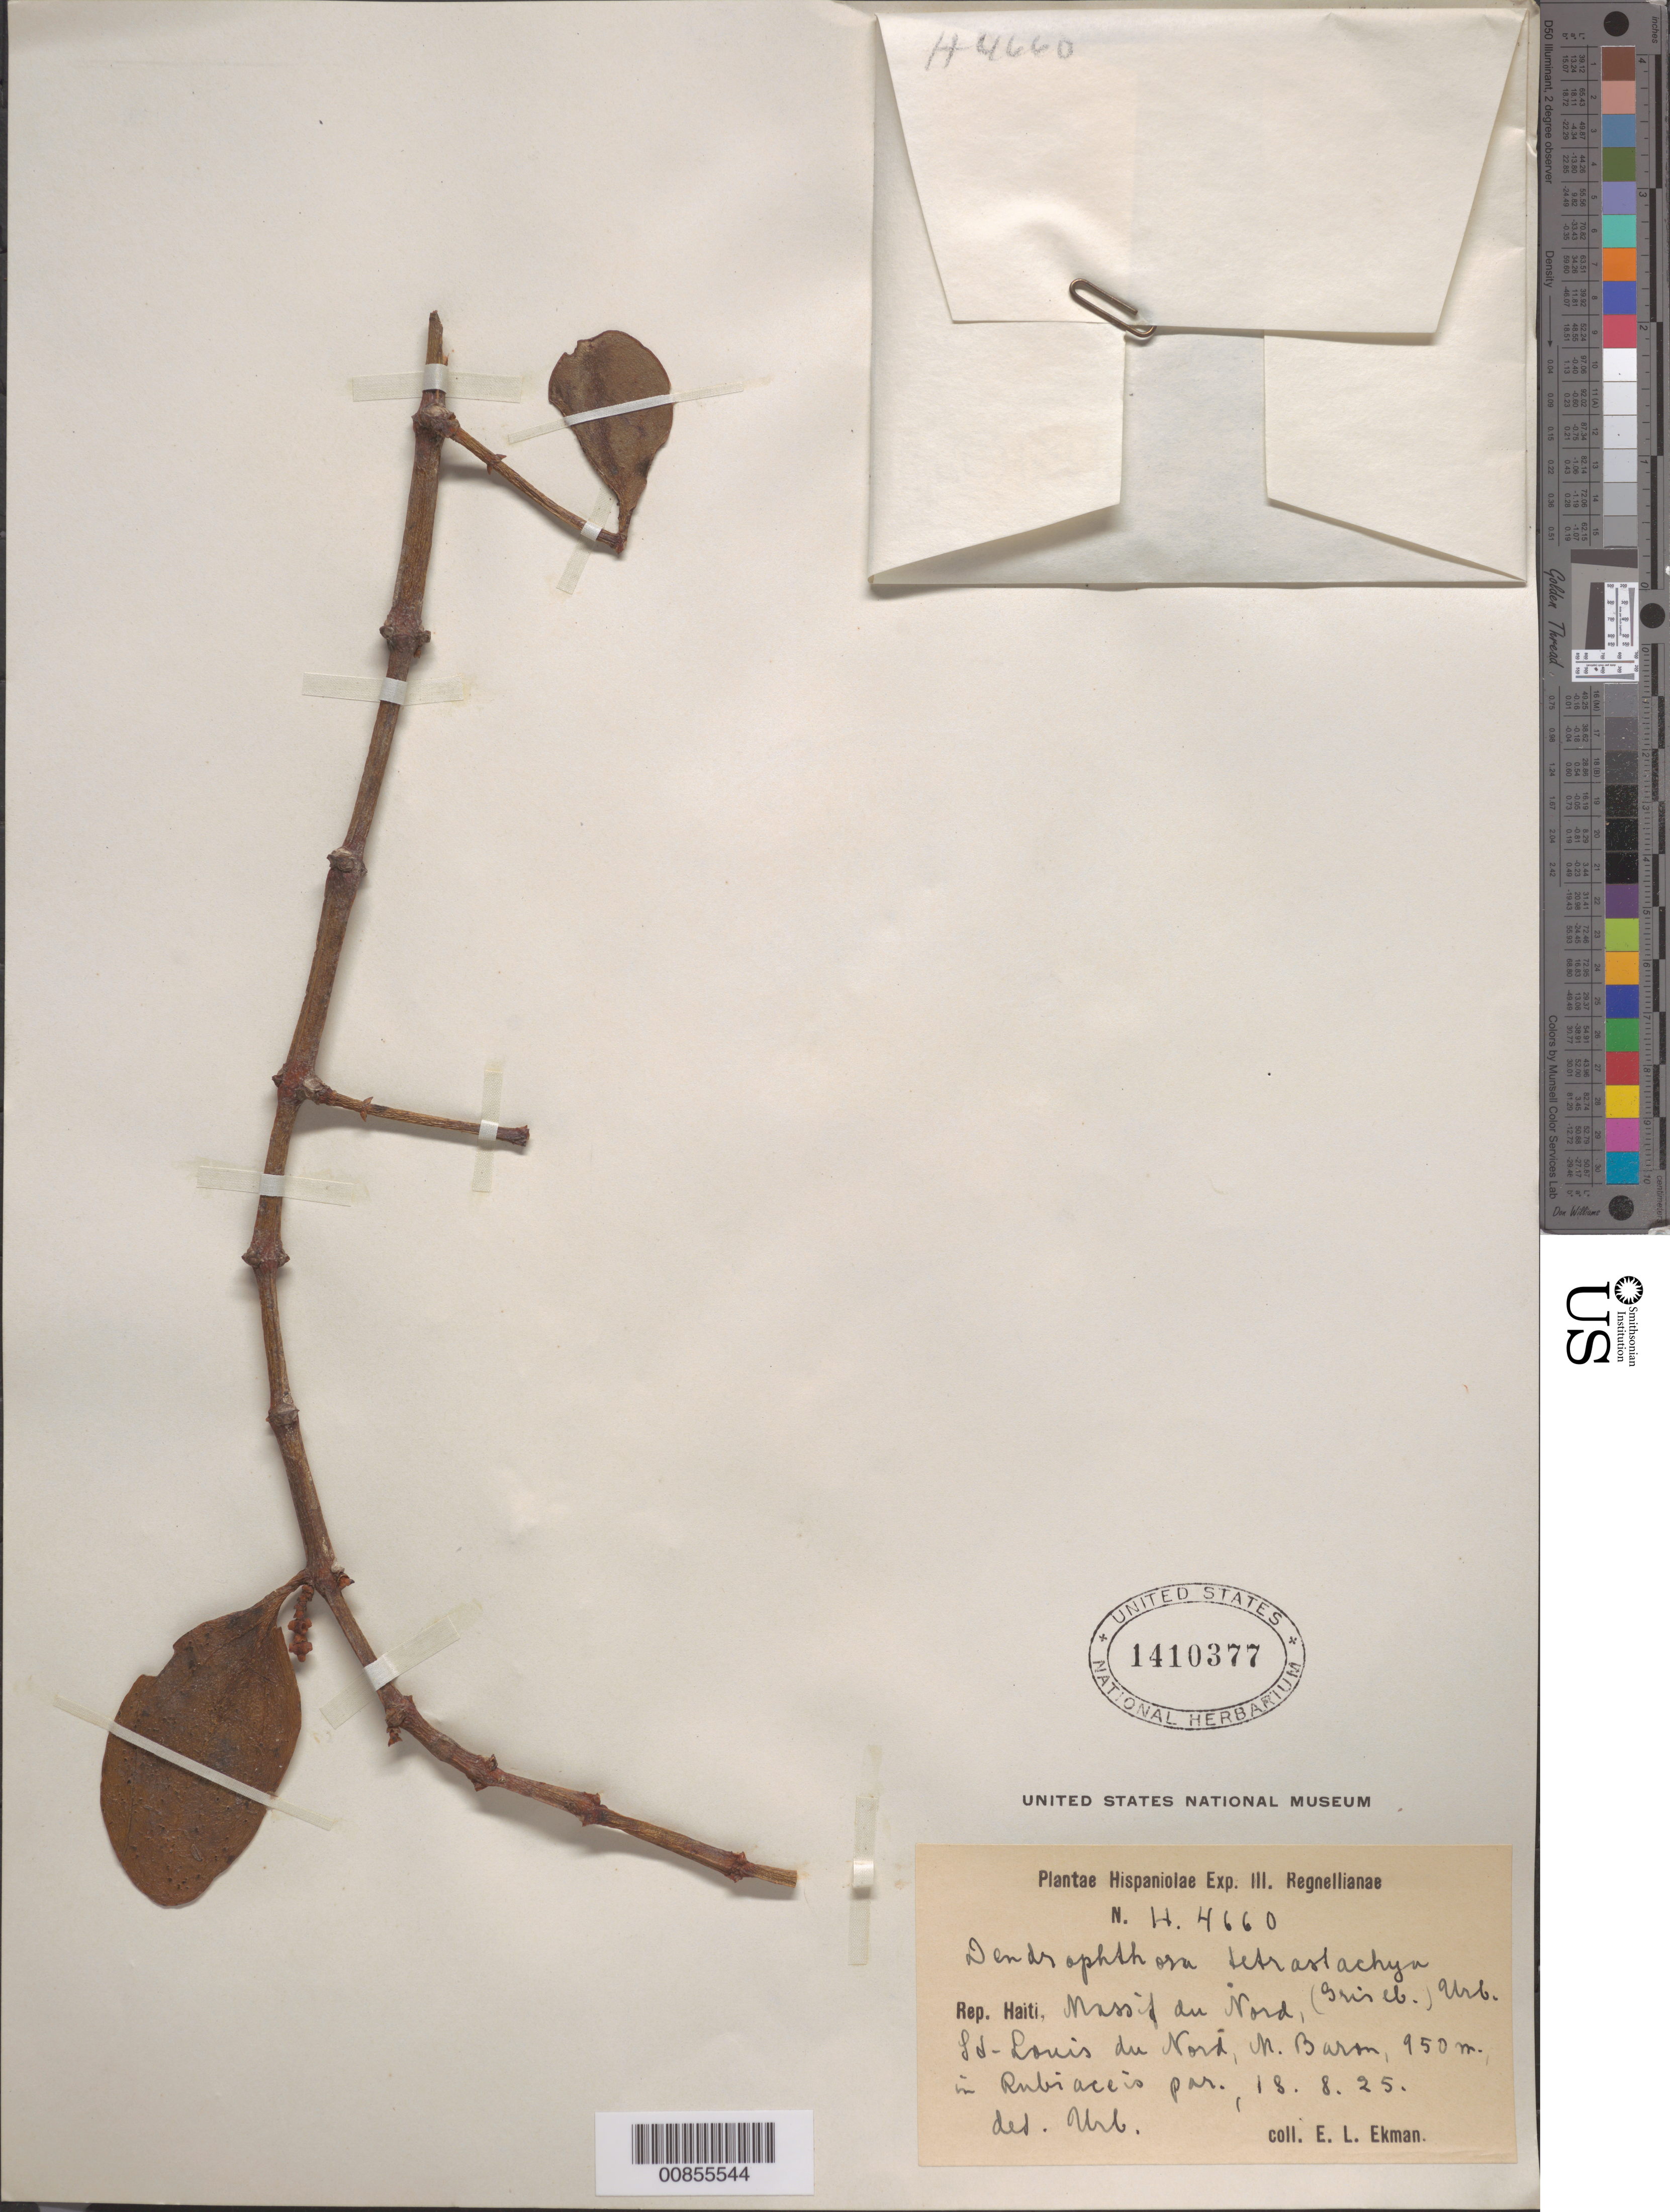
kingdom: Plantae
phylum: Tracheophyta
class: Magnoliopsida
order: Santalales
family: Viscaceae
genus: Dendrophthora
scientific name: Dendrophthora tetrastachya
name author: (C. Wright ex Griseb.) Urb.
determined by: Urban, Ignatz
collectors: E. L. Ekman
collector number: H 4660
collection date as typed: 18 Aug 1925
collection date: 1925-08-18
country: Haiti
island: Hispaniola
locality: Massif du Nord, St.Louis du Nord, M. Baron.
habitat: In Rubiaceis.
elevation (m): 950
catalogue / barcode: US 1410377